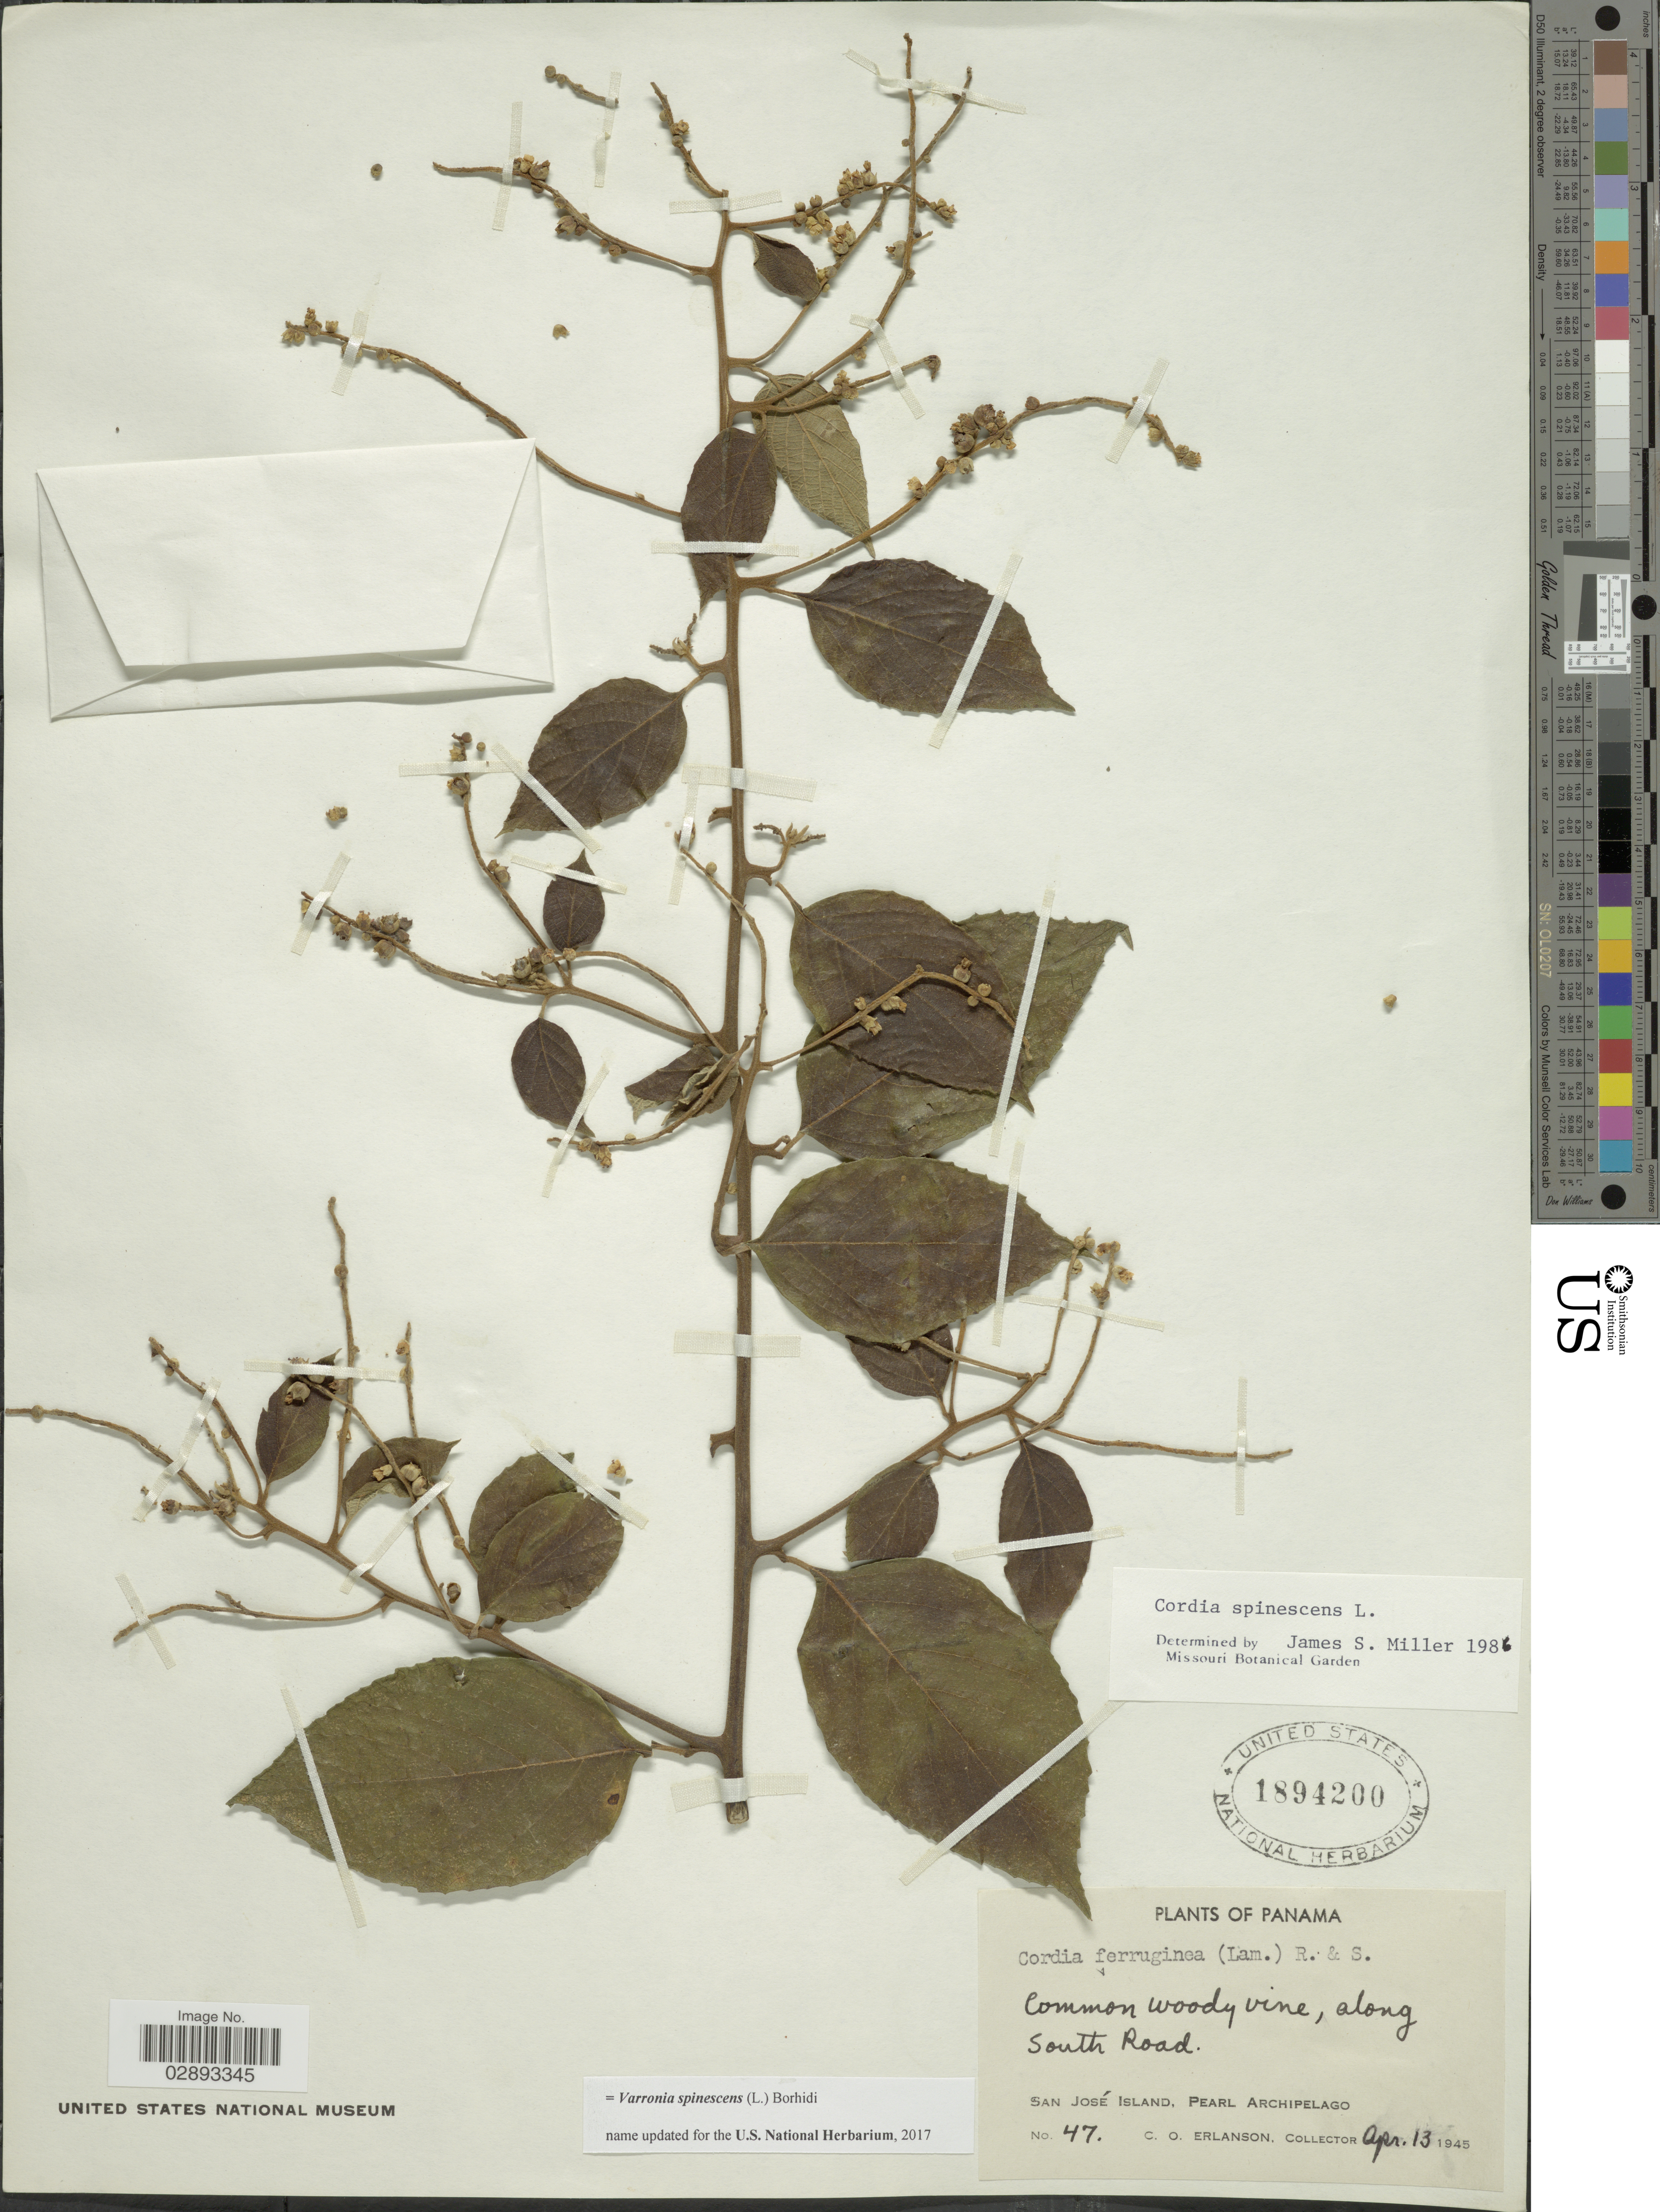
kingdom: Plantae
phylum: Tracheophyta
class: Magnoliopsida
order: Boraginales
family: Cordiaceae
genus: Varronia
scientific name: Varronia spinescens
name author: (L.) Borhidi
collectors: C. O. Erlanson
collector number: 47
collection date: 1945-04-13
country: Panama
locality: San José Island, Pearl Archipelago, along south road.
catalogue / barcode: US 1894200